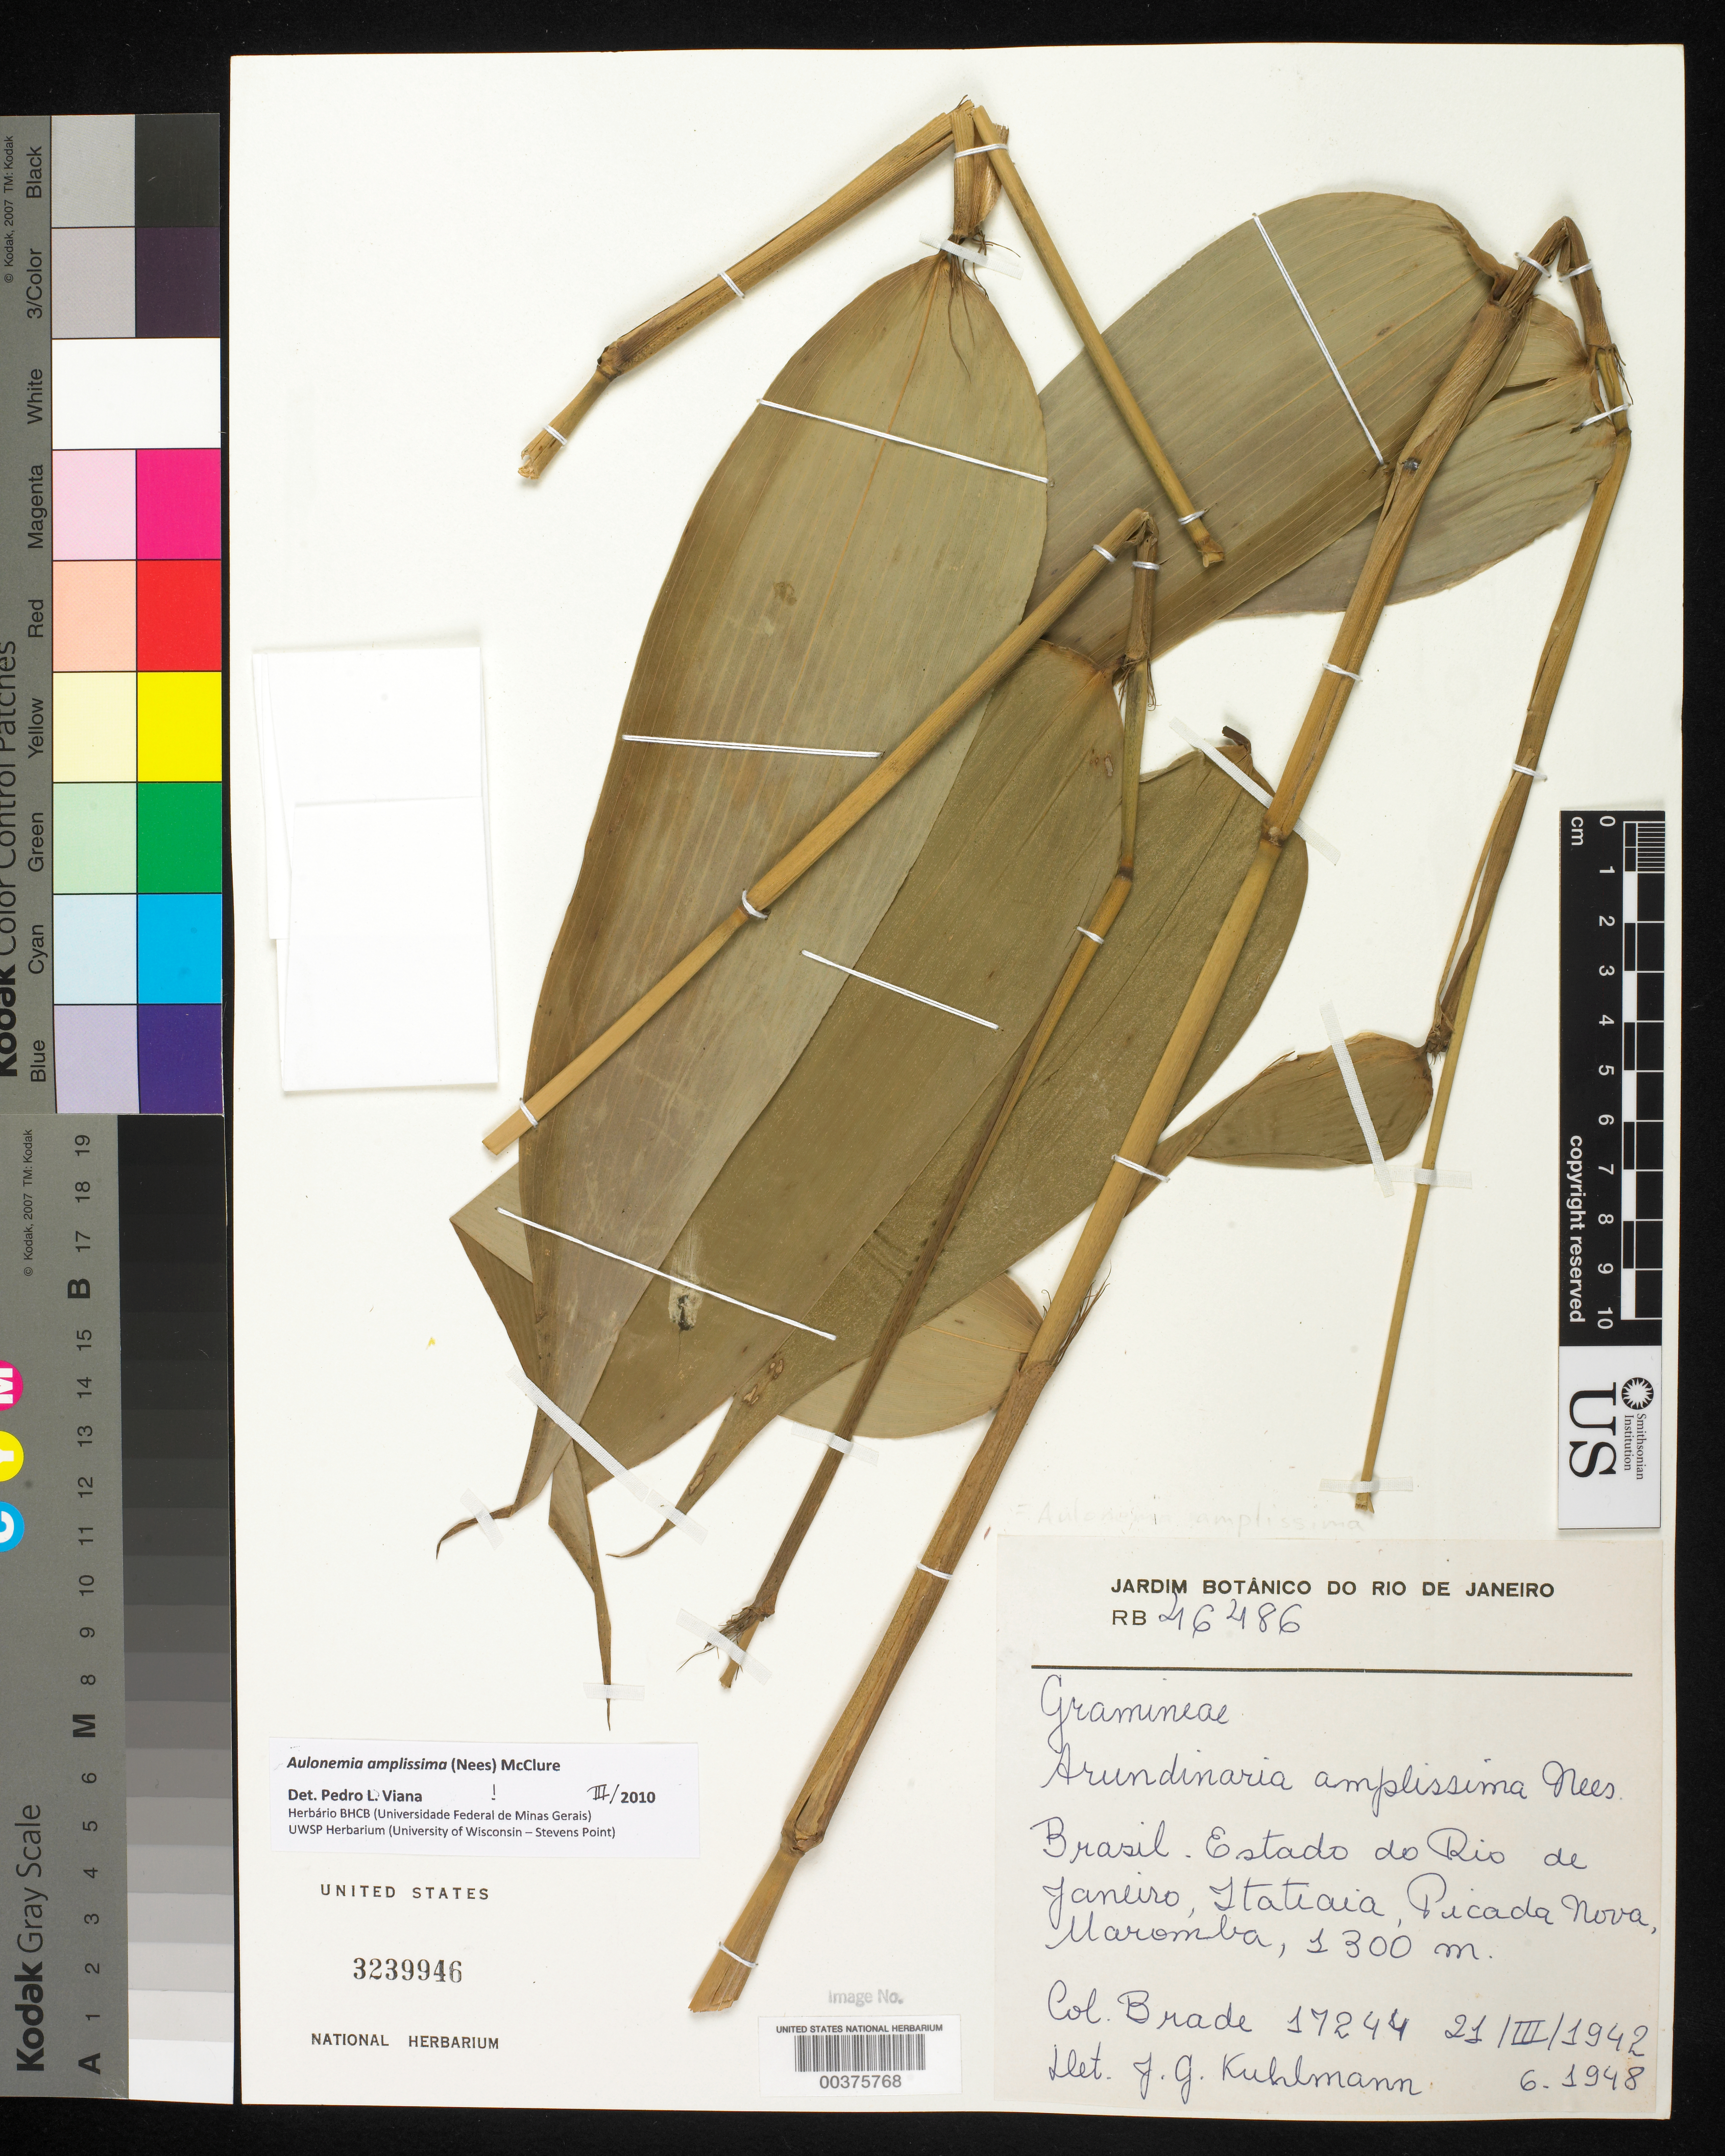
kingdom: Plantae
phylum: Tracheophyta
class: Liliopsida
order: Poales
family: Poaceae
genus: Aulonemia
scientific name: Aulonemia amplissima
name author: (Nees) McClure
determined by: Viana, P. L.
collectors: A. C. Brade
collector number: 17244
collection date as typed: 21 Mar 1942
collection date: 1942-03-21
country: Brazil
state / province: Rio de Janeiro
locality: Itatiaia, picada nova, maromba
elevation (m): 1300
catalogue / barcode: US 3239946